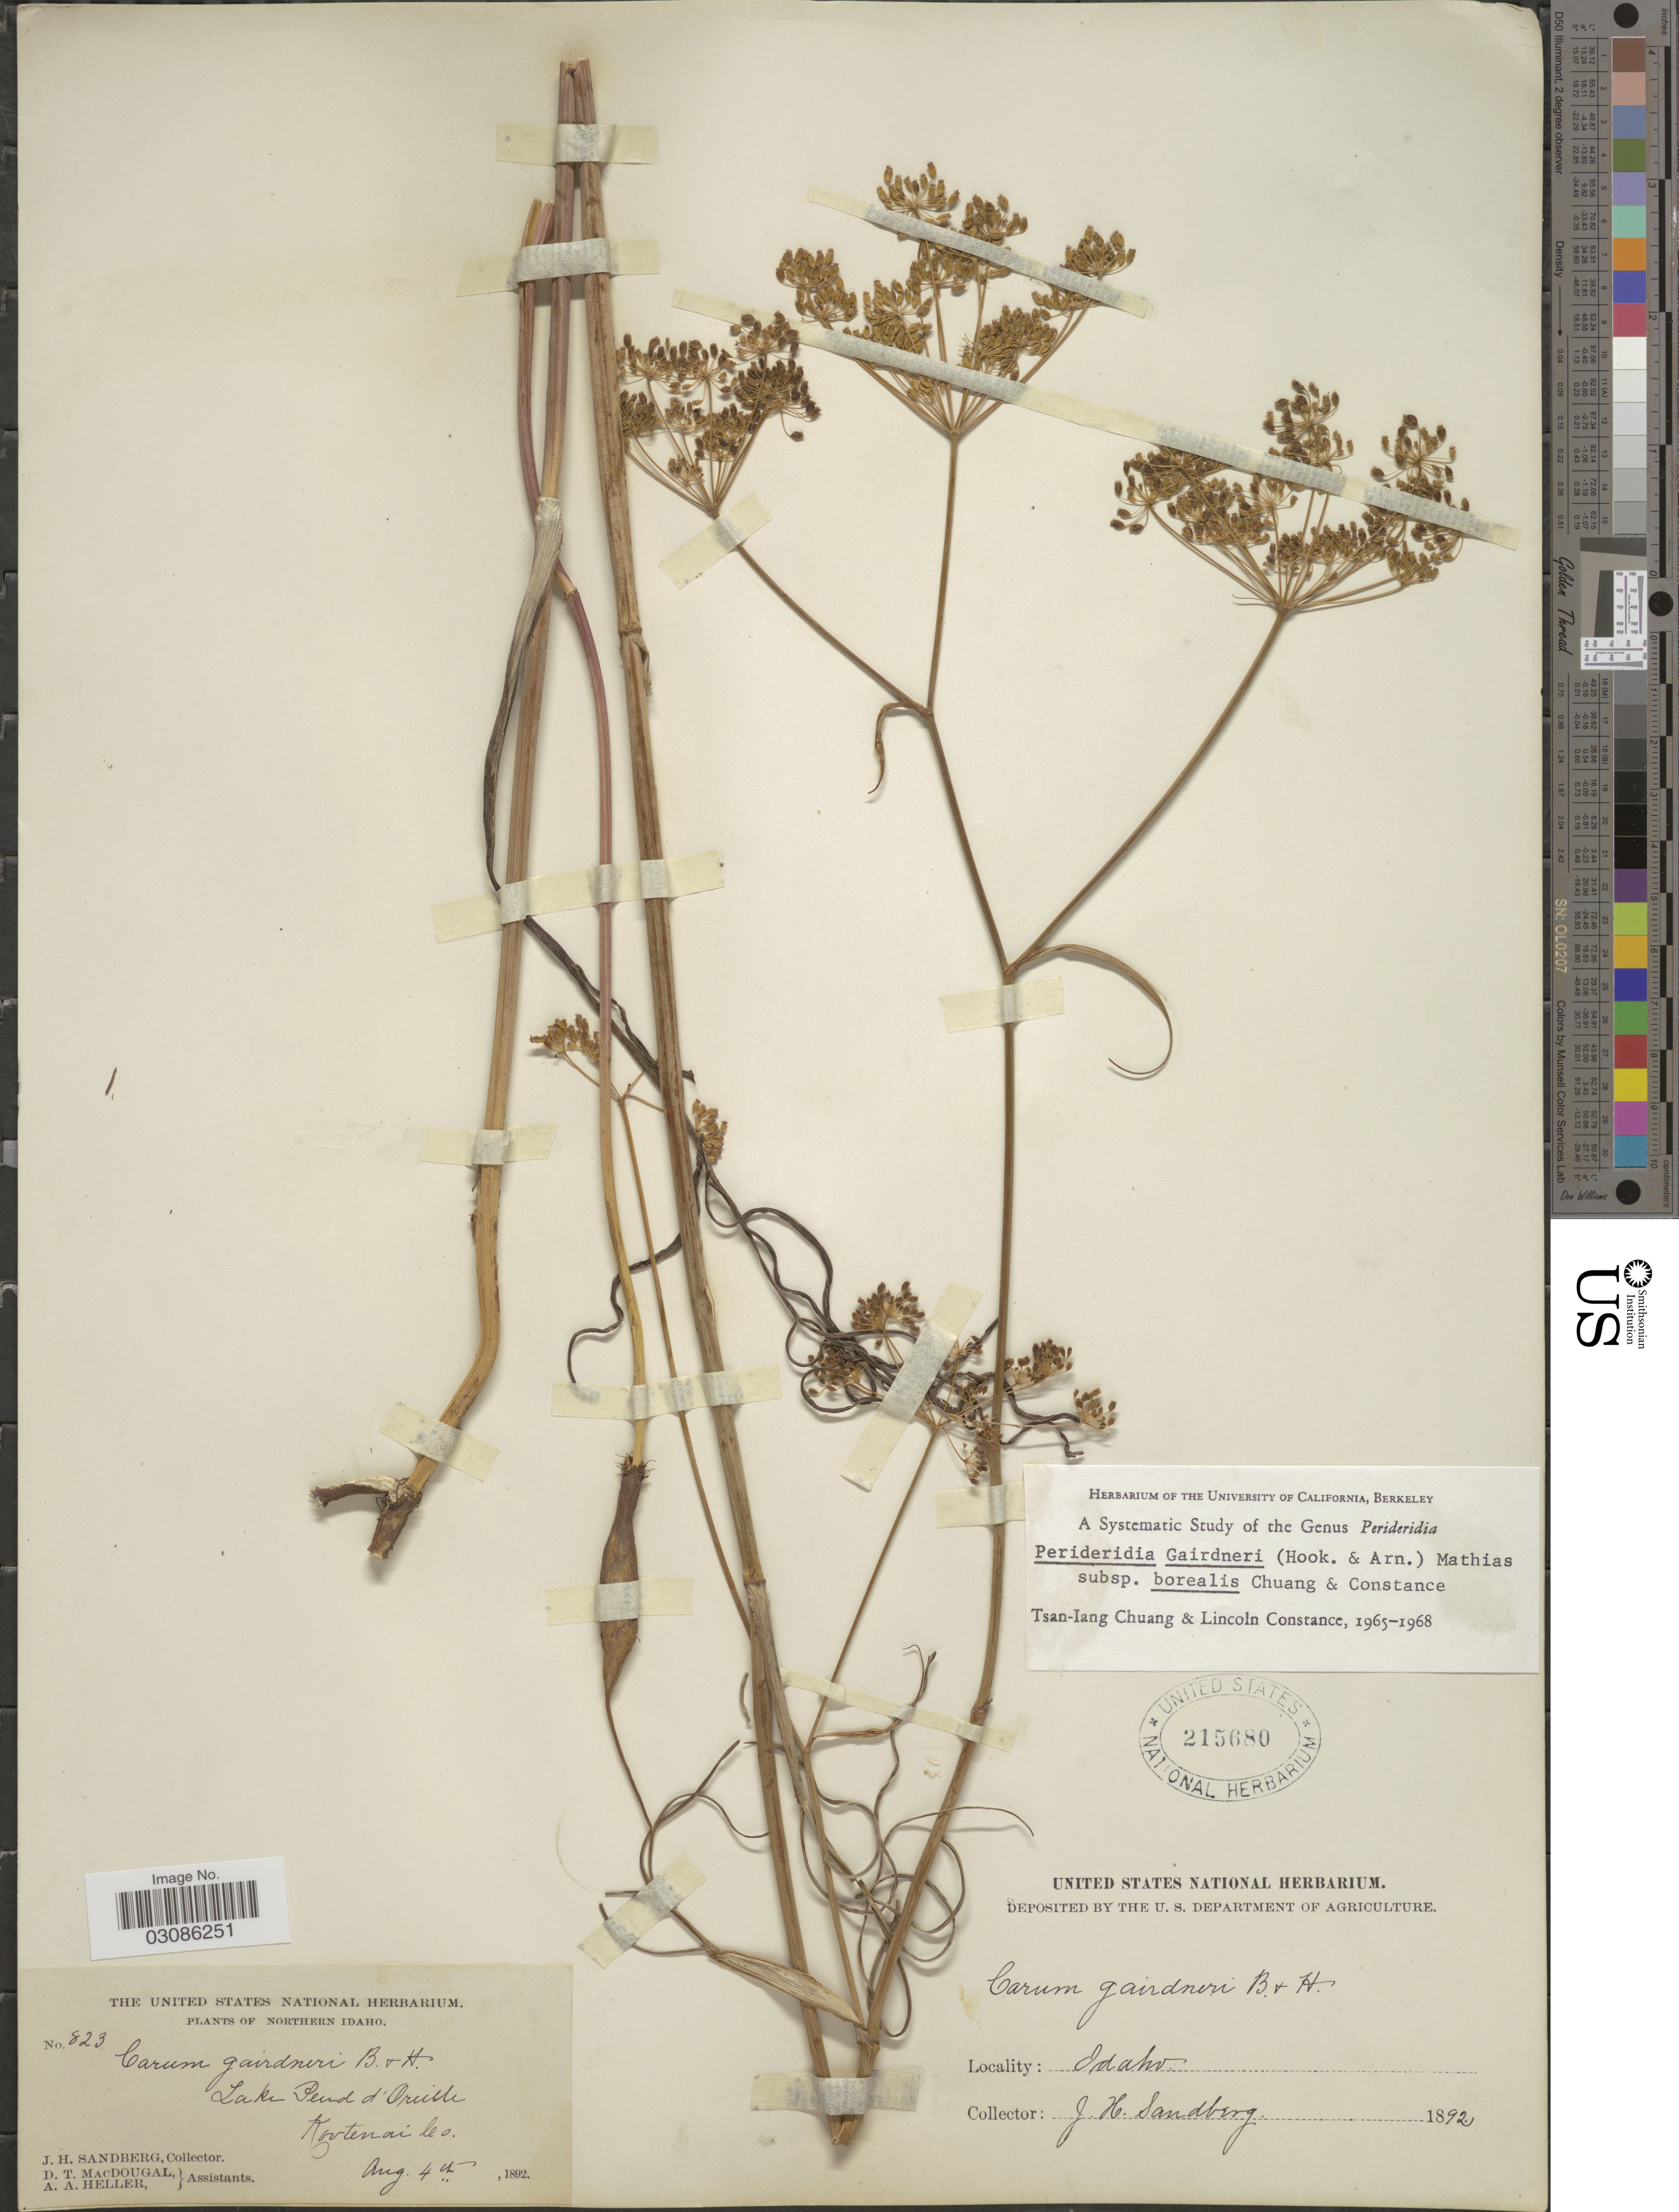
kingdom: Plantae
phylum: Tracheophyta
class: Magnoliopsida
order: Apiales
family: Apiaceae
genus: Perideridia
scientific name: Perideridia gairdneri subsp. borealis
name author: T.I. Chuang & Constance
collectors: J. H. Sandberg, D. T. MacDougal & A. A. Heller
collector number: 823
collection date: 1892-08-04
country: United States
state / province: Idaho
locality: Northern Idaho, Lake Peud d'Oreille, Kootenai Co.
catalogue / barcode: US 215680